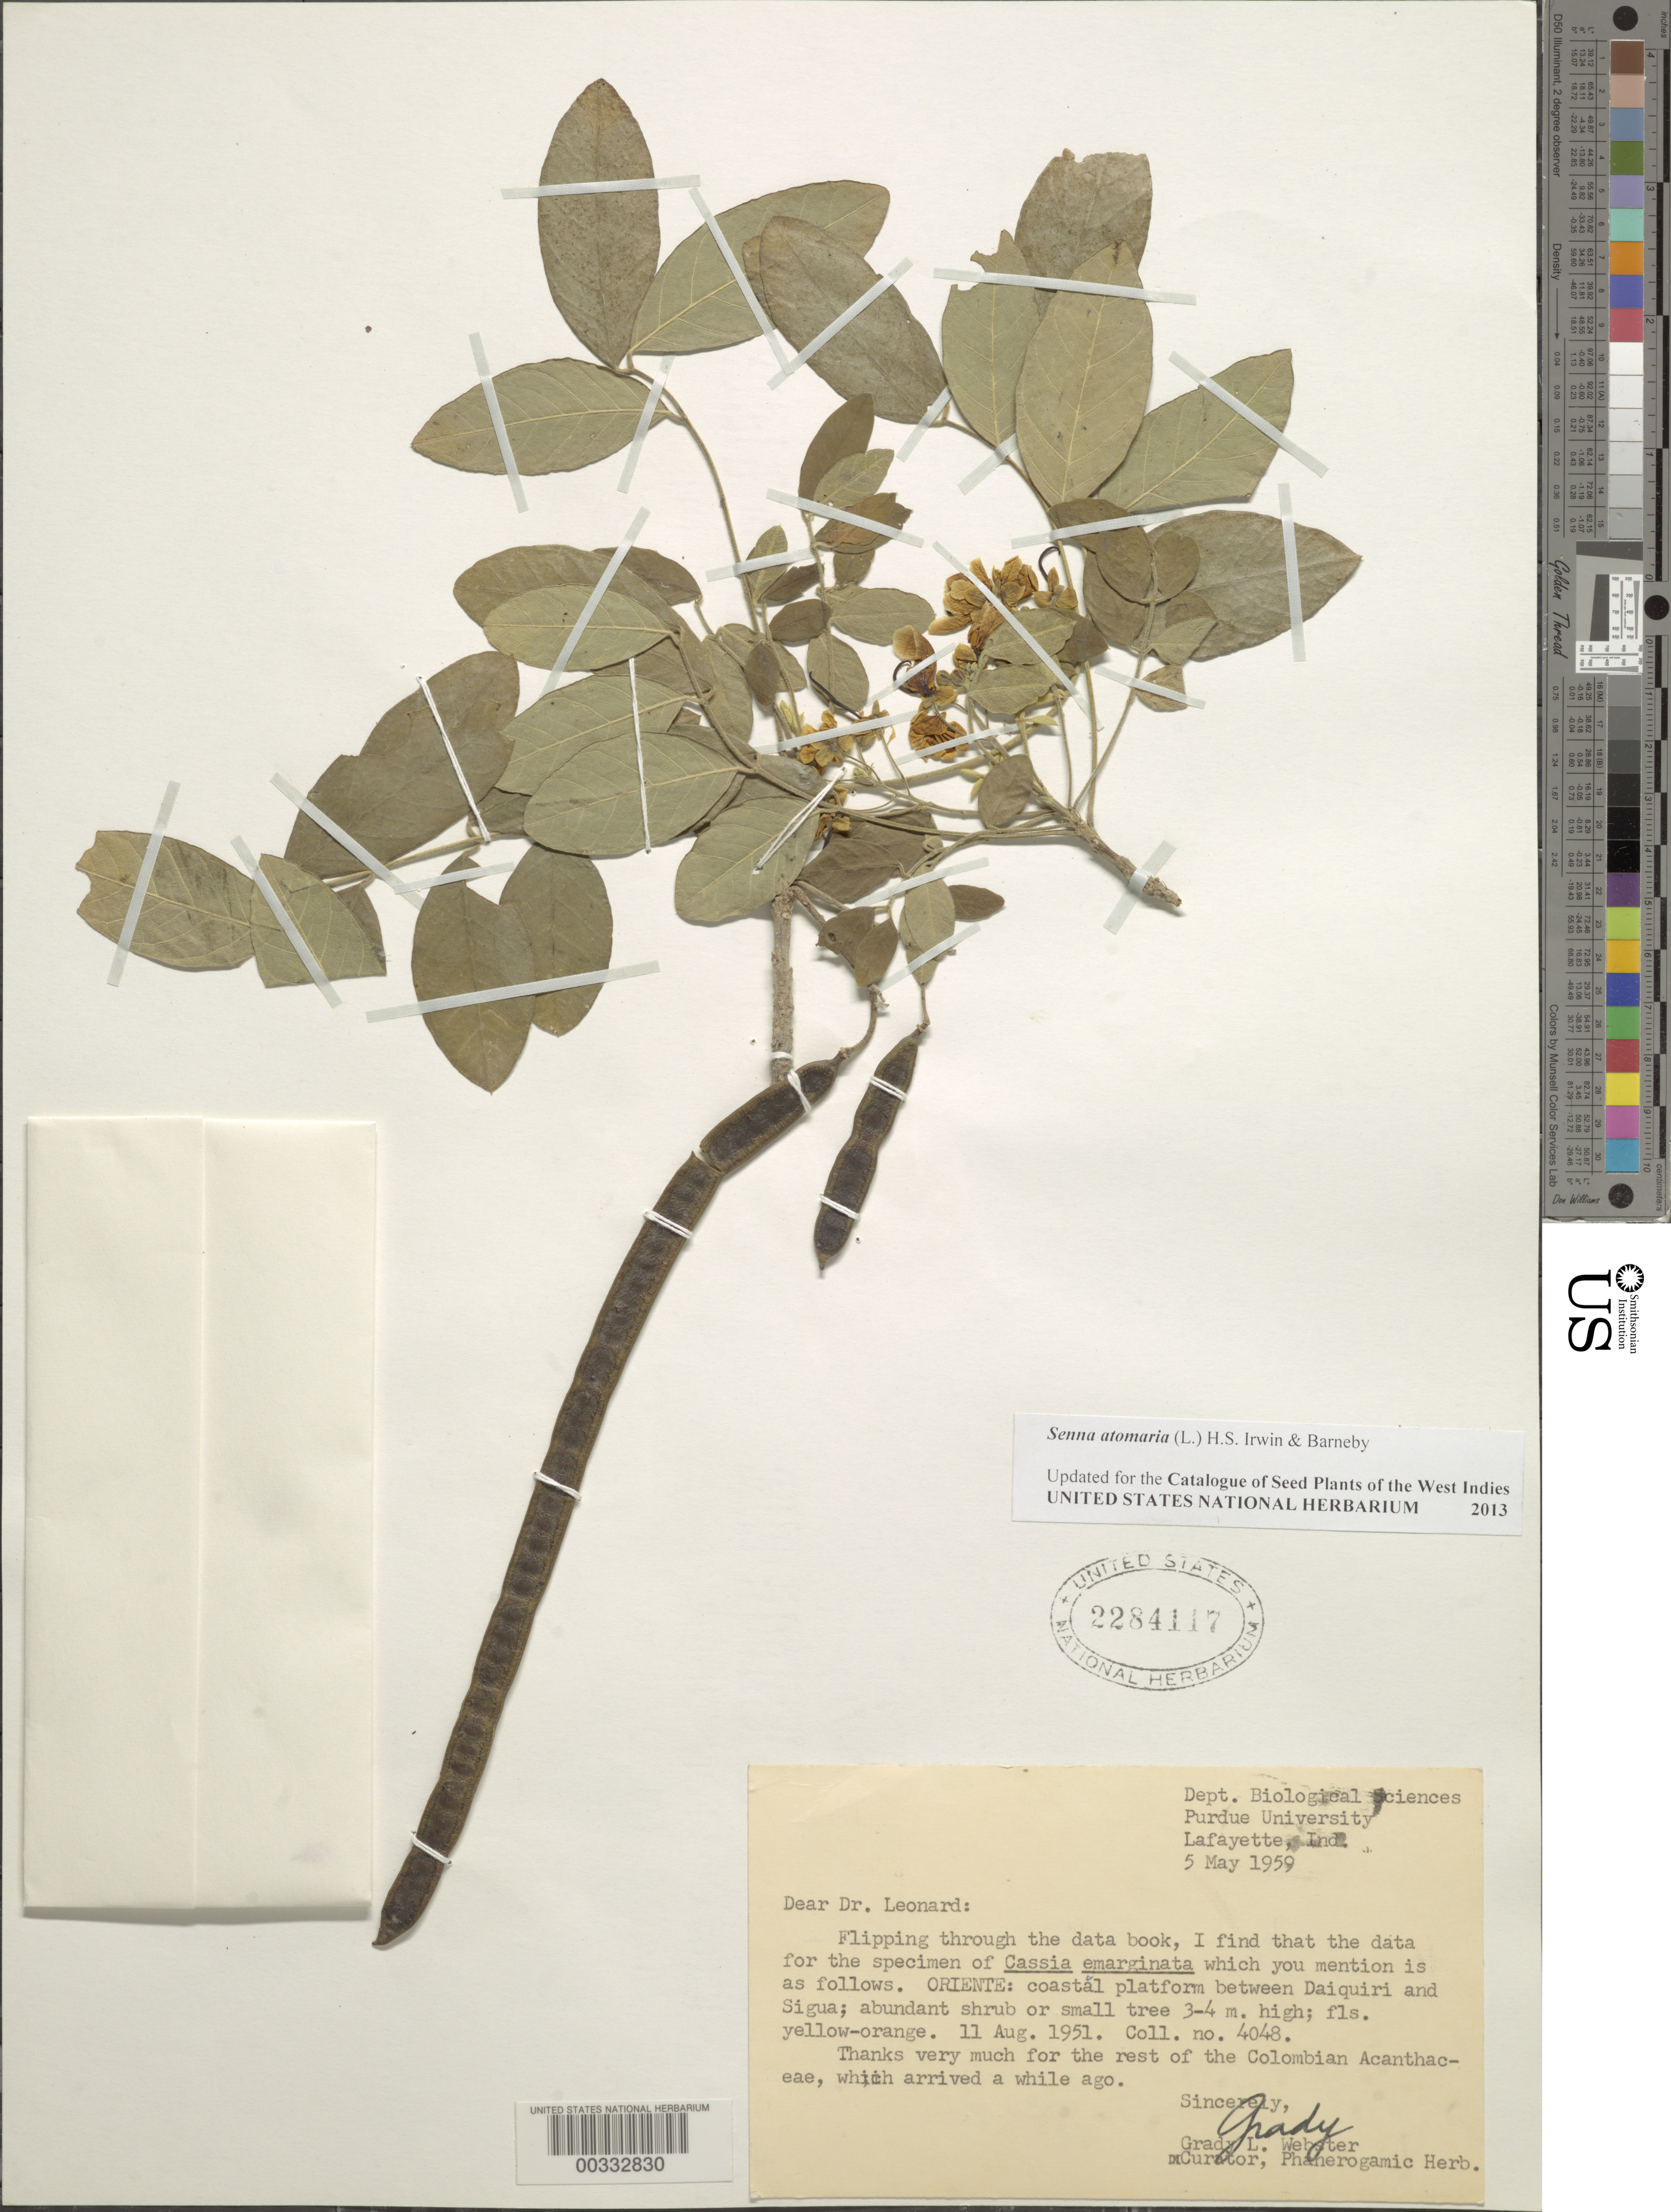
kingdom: Plantae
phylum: Tracheophyta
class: Magnoliopsida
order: Fabales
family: Fabaceae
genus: Senna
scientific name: Senna atomaria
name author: (L.) H.S. Irwin & Barneby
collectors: G. L. Webster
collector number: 4048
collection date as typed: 11 Aug 1951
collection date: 1951-08-11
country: Cuba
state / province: Oriente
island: Greater Antilles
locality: Coastal platform between daiquiri and sigua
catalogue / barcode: US 2284117